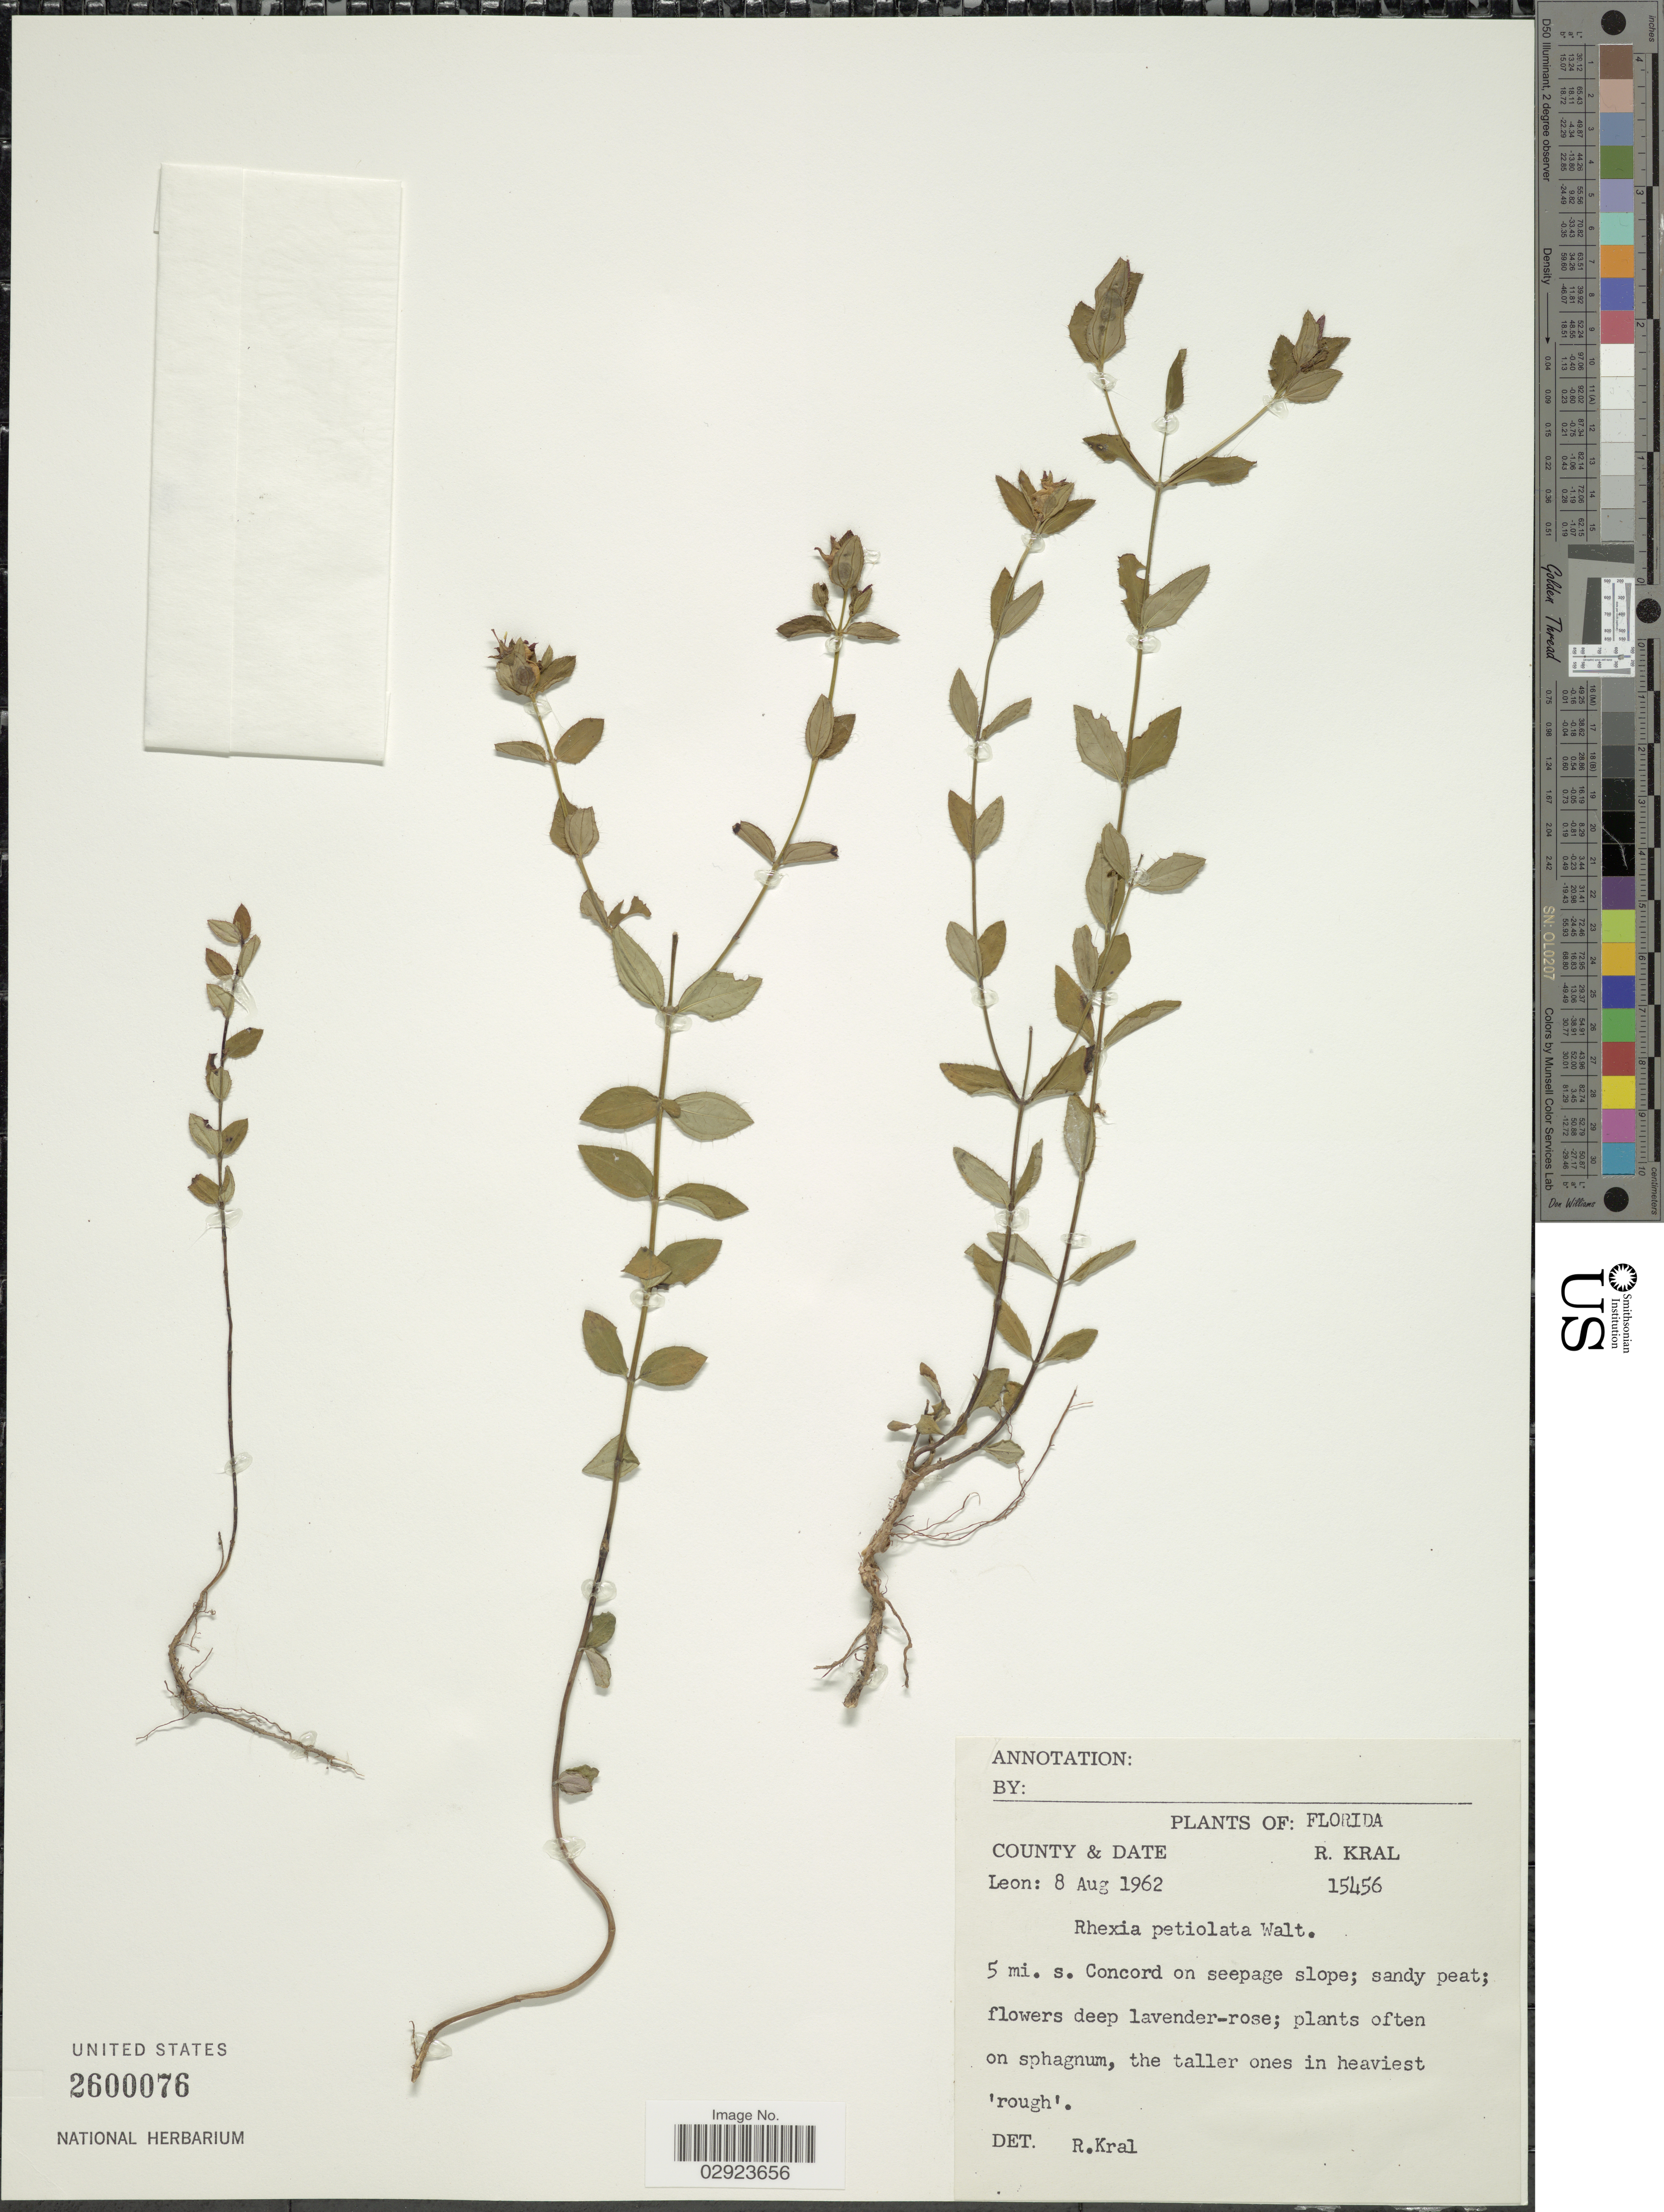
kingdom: Plantae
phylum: Tracheophyta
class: Magnoliopsida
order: Myrtales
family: Melastomataceae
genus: Rhexia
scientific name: Rhexia petiolata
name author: Walter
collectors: R. Kral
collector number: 15456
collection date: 1962-08-08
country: United States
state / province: Florida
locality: Leon. 5 mi. s. Concord.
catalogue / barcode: US 2600076